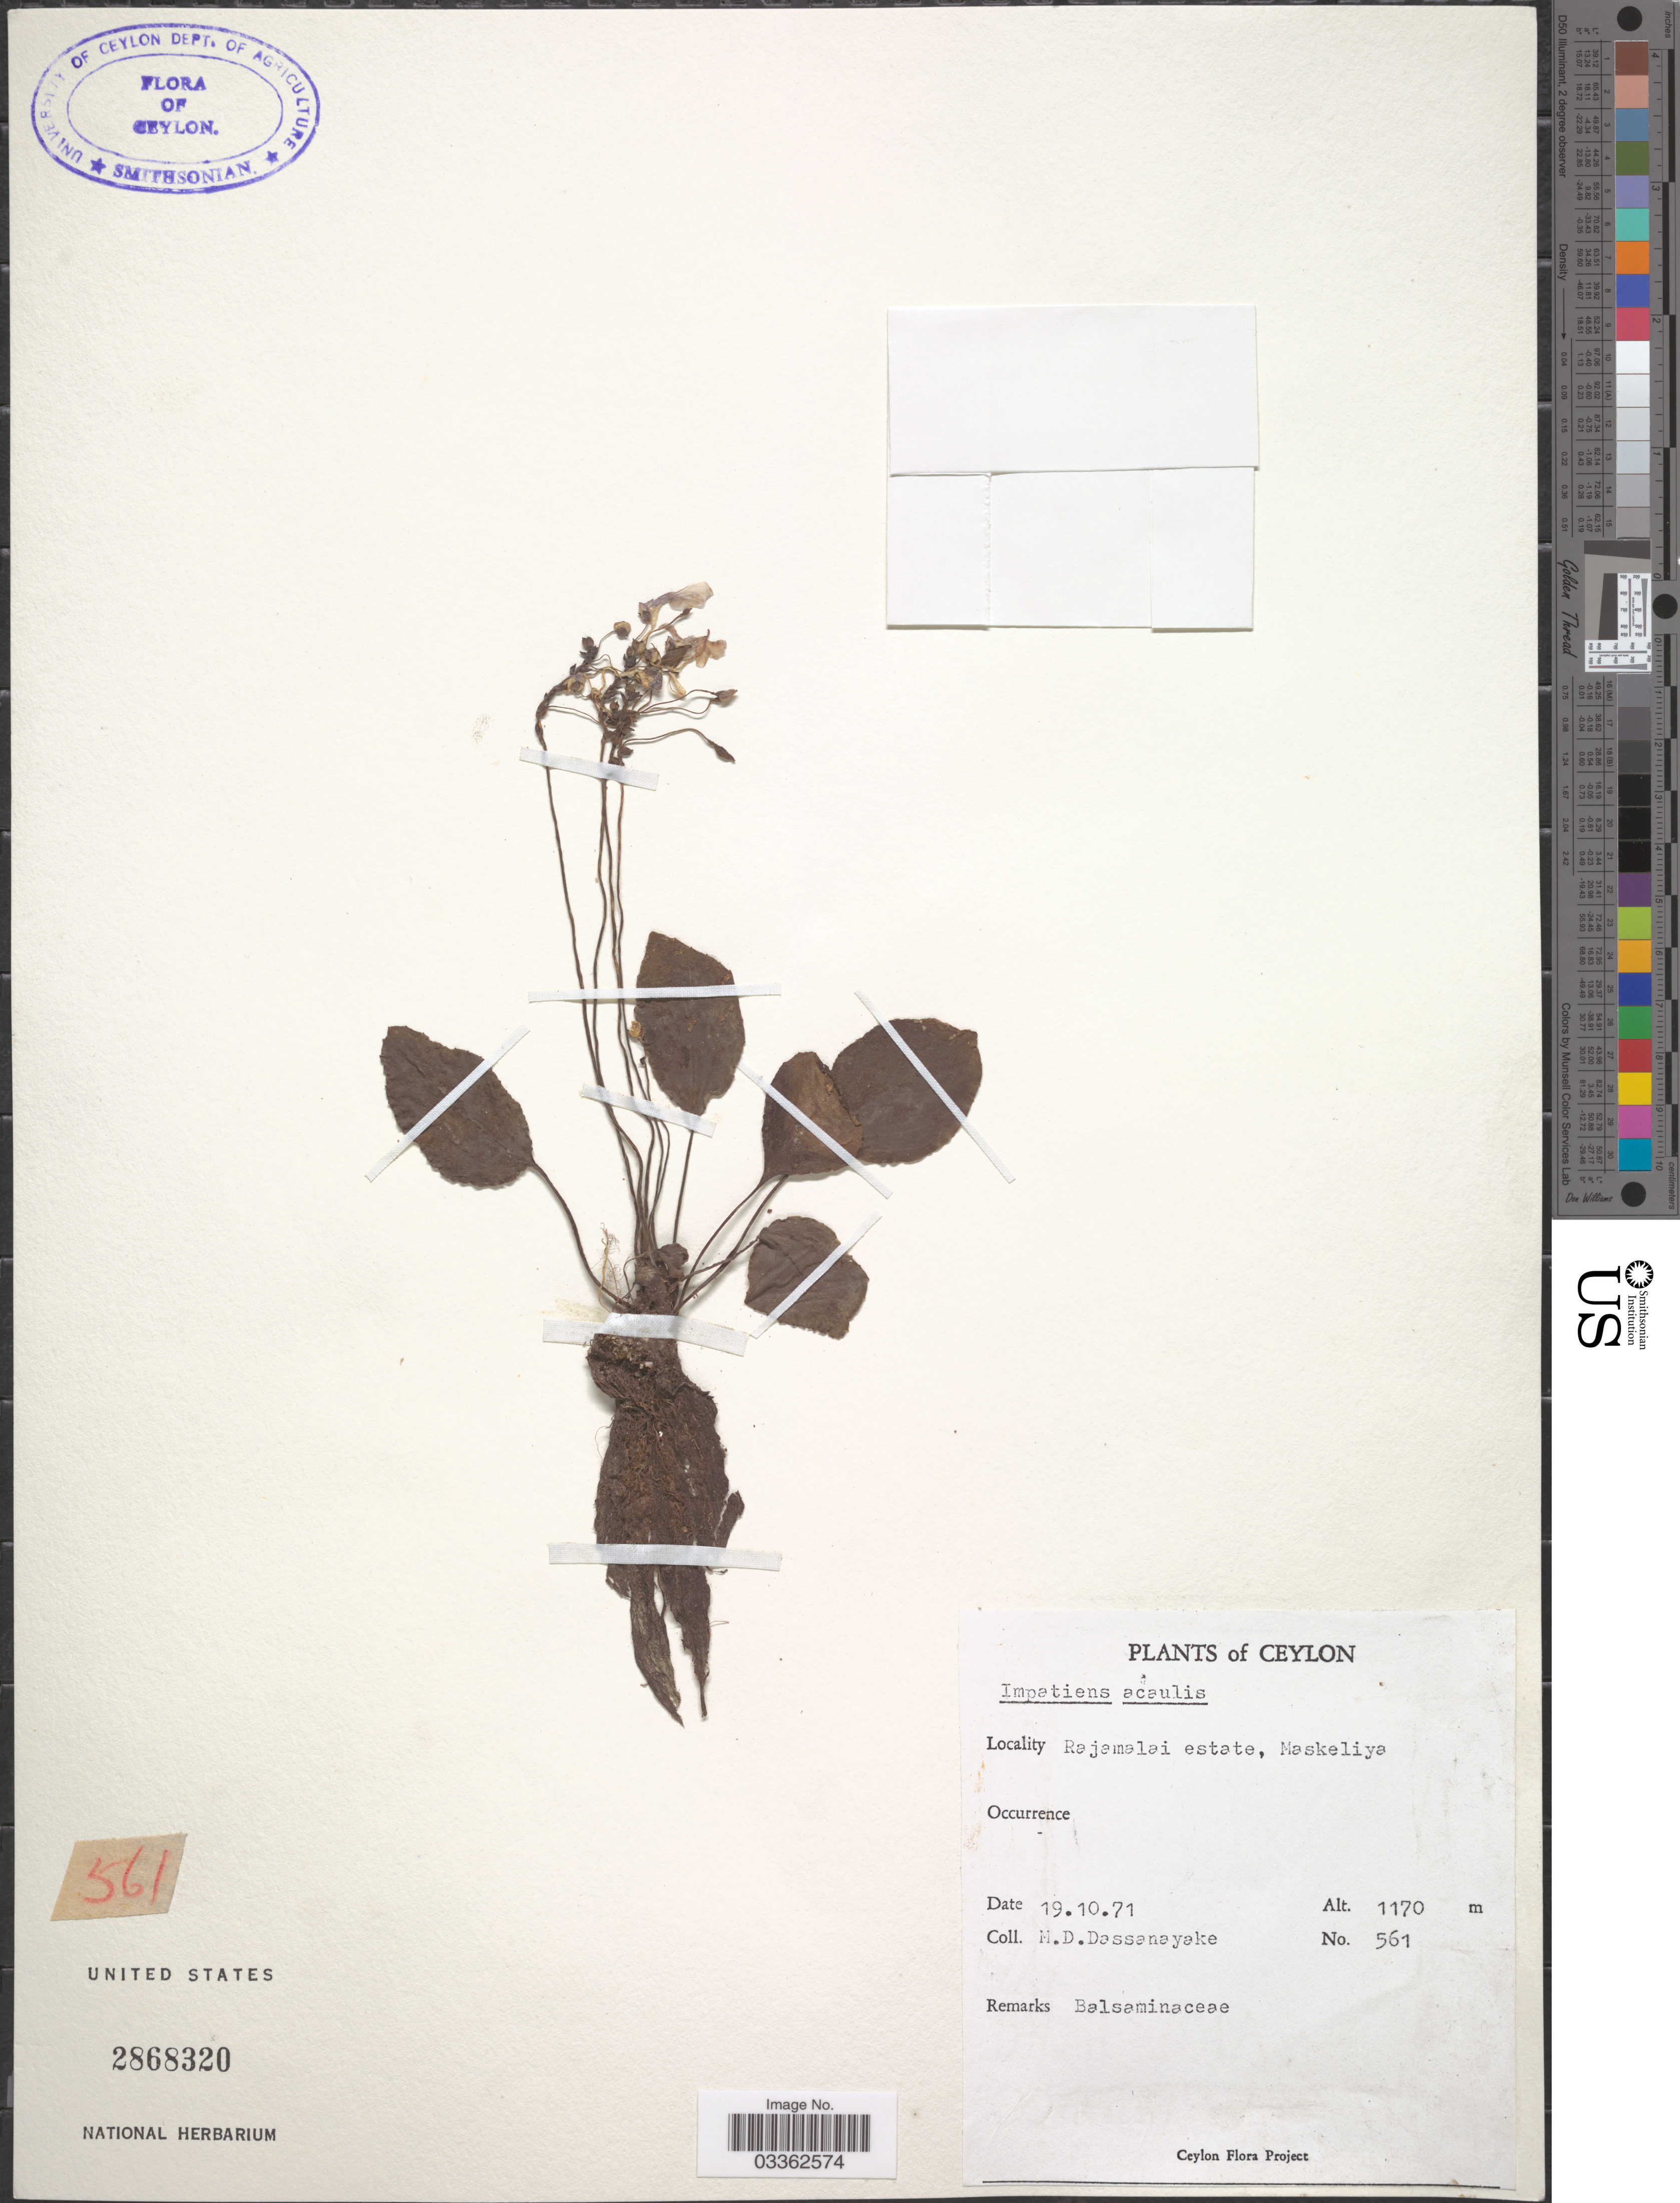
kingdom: Plantae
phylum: Tracheophyta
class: Magnoliopsida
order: Ericales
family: Balsaminaceae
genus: Impatiens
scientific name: Impatiens acaulis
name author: Arn.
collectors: M. D. Dassanayake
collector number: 561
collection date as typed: Transcribed d/m/y: 19/10/71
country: Sri Lanka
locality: Ceylon. Rajamalai Estate, Maskeliya.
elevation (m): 1170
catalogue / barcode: US 2868320